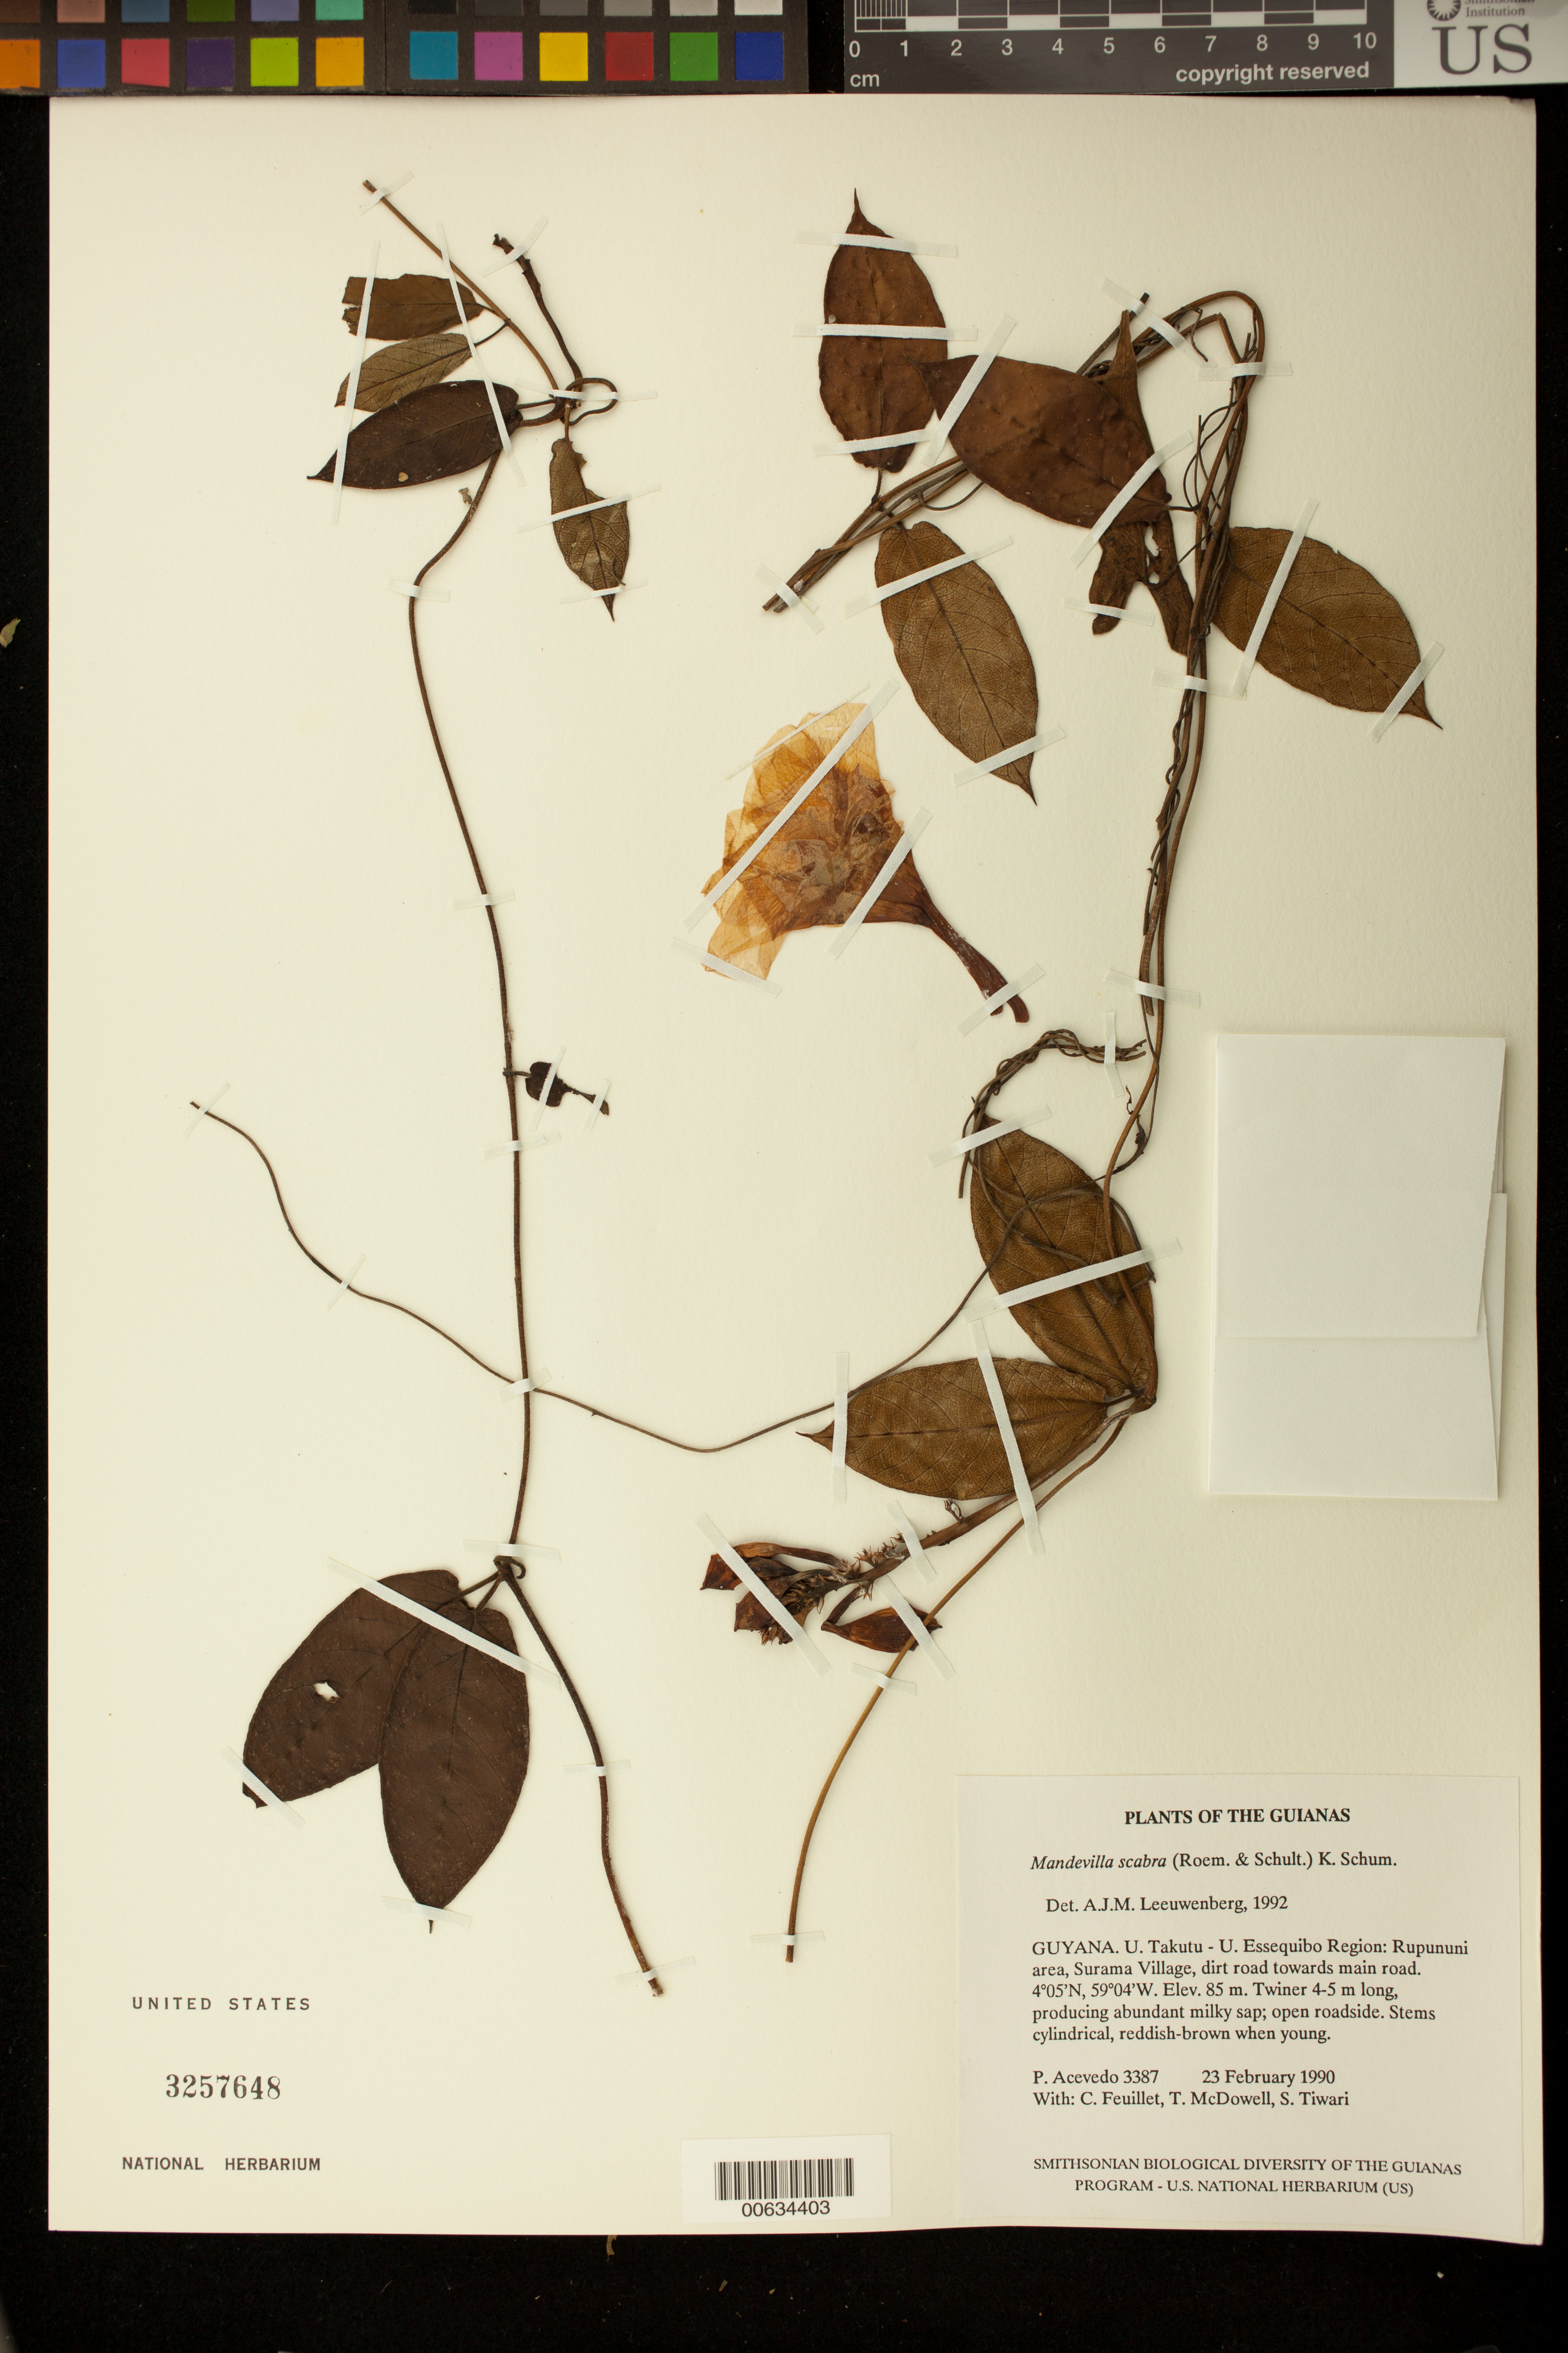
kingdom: Plantae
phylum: Tracheophyta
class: Magnoliopsida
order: Gentianales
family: Apocynaceae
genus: Mandevilla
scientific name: Mandevilla scabra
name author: (Hoffmanns. ex Roem. & Schult.) K. Schum.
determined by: Leeuwenberg, A. J. M.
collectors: P. Acevedo-Rodr., C. Feuillet, T. McDowell & S. Tiwari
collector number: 3387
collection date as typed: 23 Feb 1990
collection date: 1990-02-23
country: Guyana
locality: U. Takutu - U. Essequibo. Rupununi area, Surama Village, dirt road towards main road.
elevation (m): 85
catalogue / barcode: US 3257684